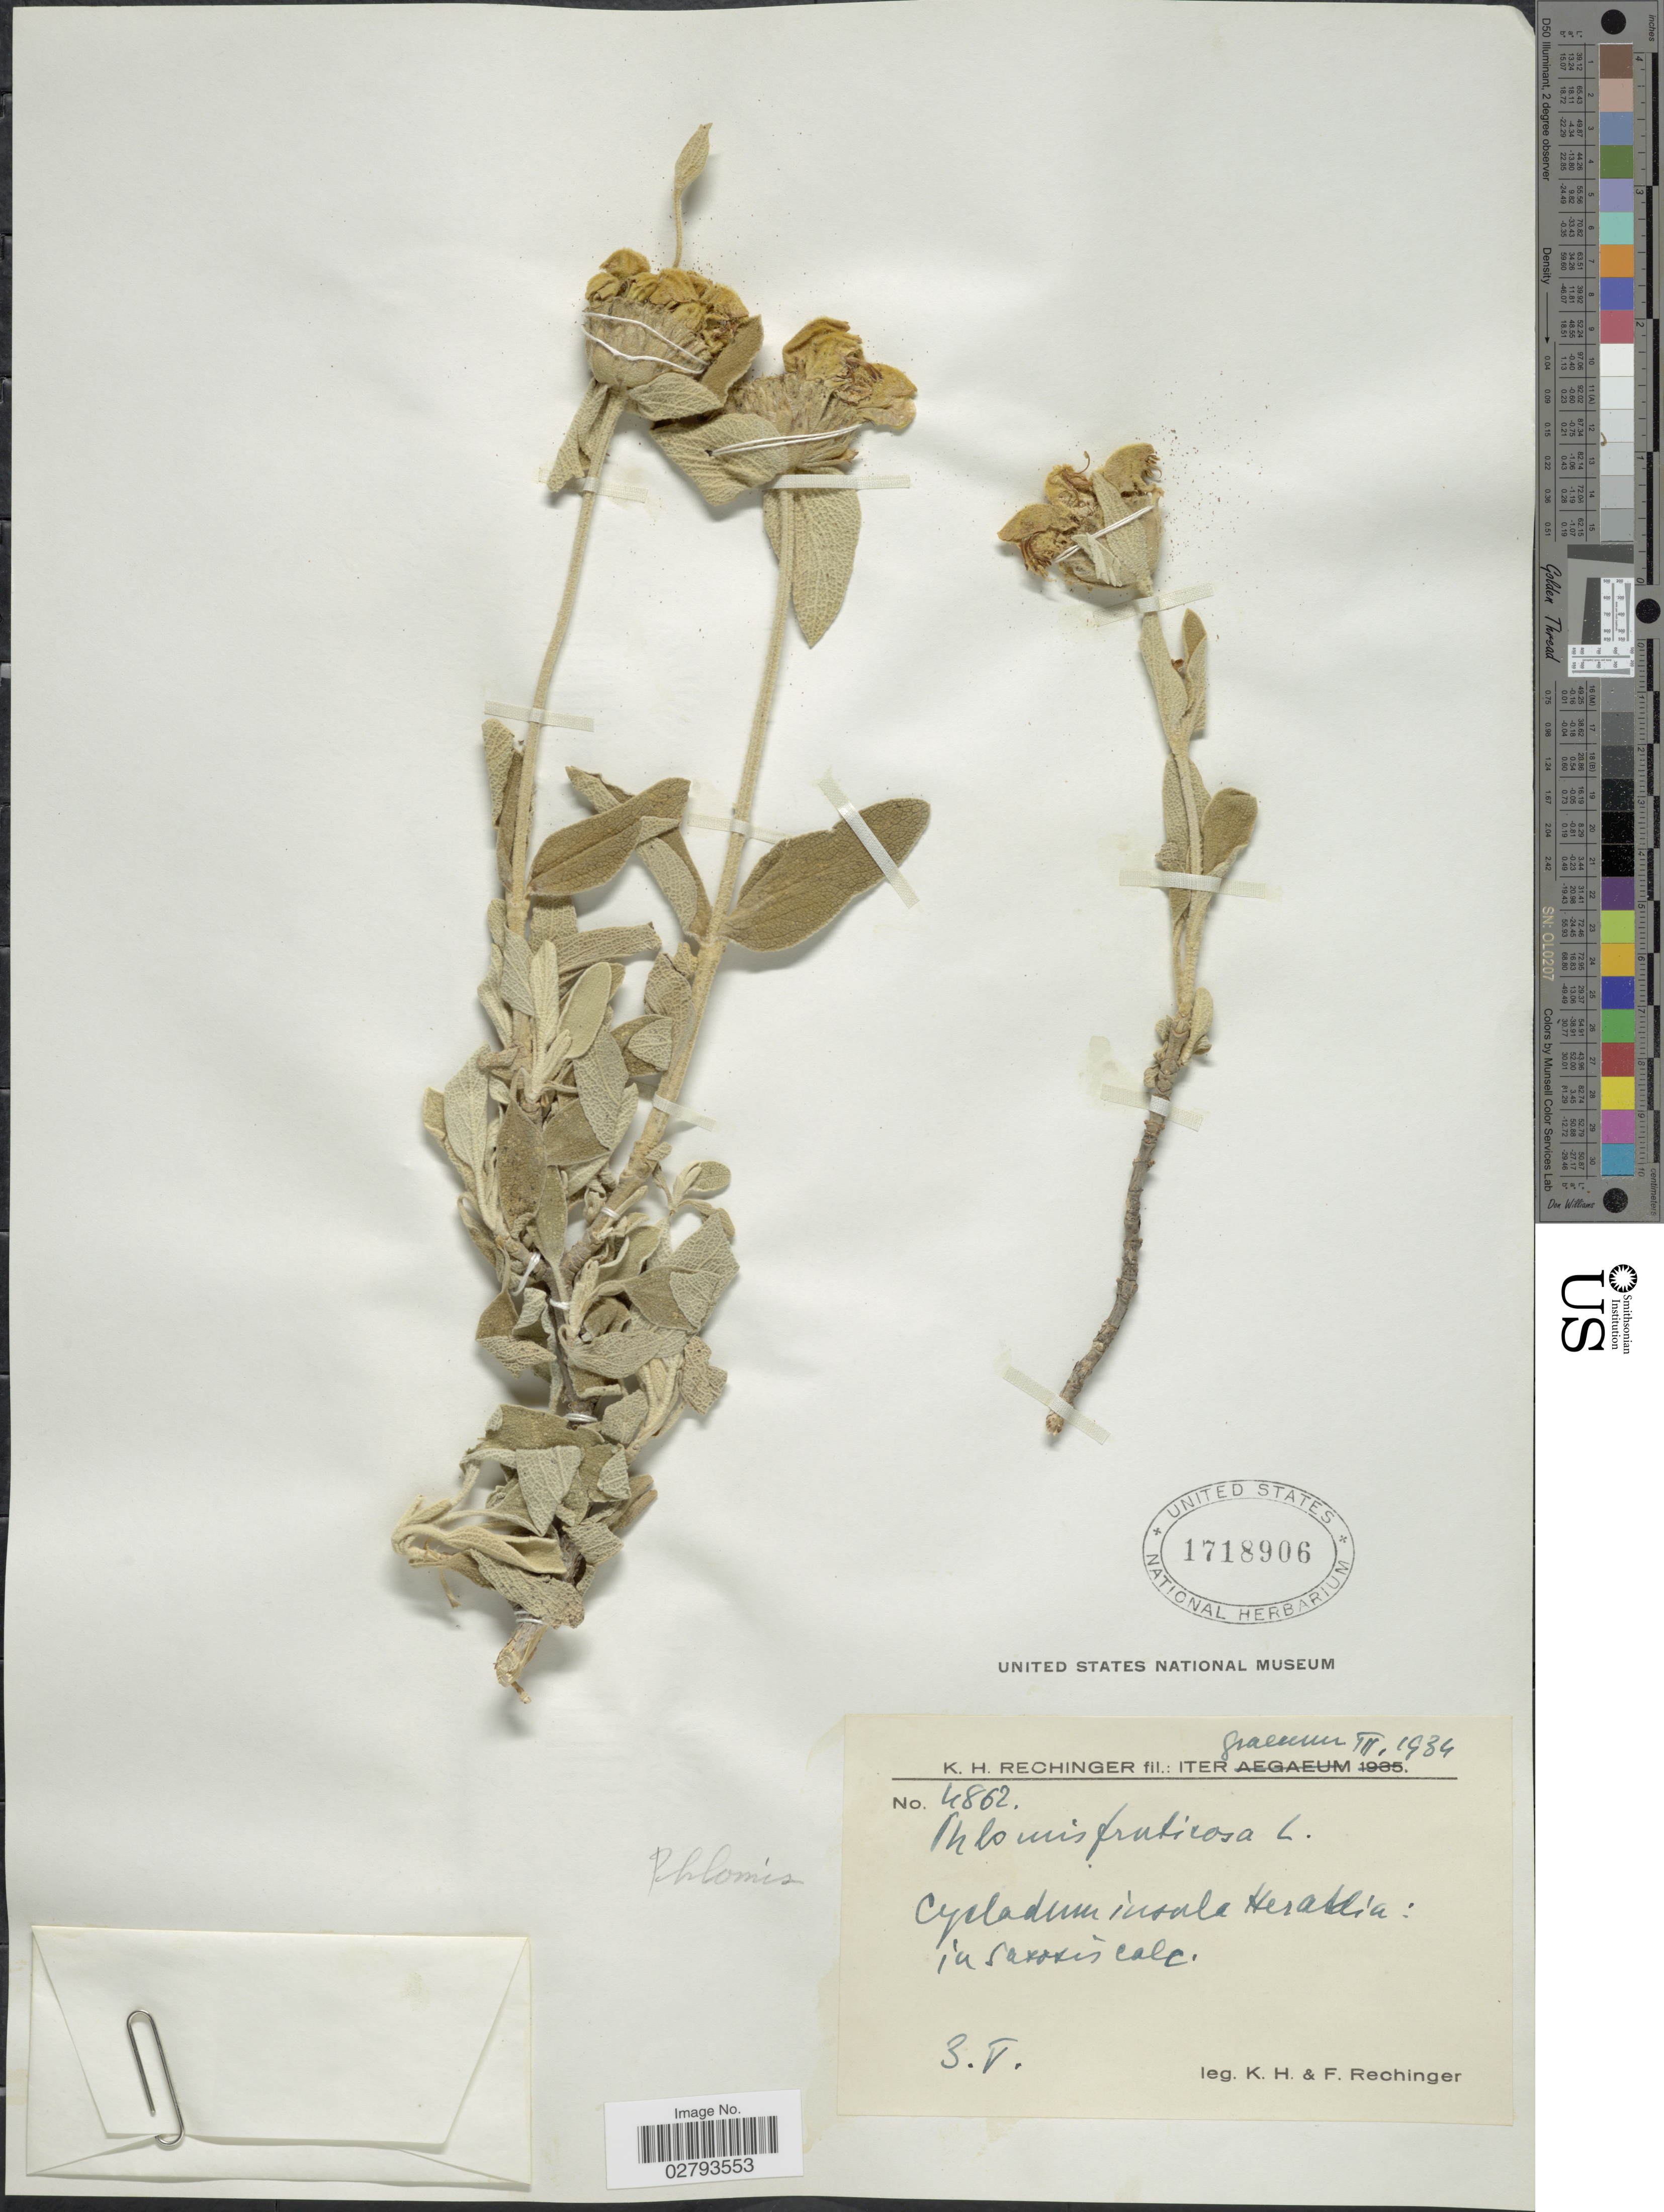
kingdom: Plantae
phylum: Tracheophyta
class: Magnoliopsida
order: Lamiales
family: Lamiaceae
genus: Phlomis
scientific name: Phlomis fruticosa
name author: L.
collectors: K. H. Rechinger & F. Rechinger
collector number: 4862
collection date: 1934-05-03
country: Greece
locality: Cycladum insula Heraklia: in saxosis calc.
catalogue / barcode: US 1718906